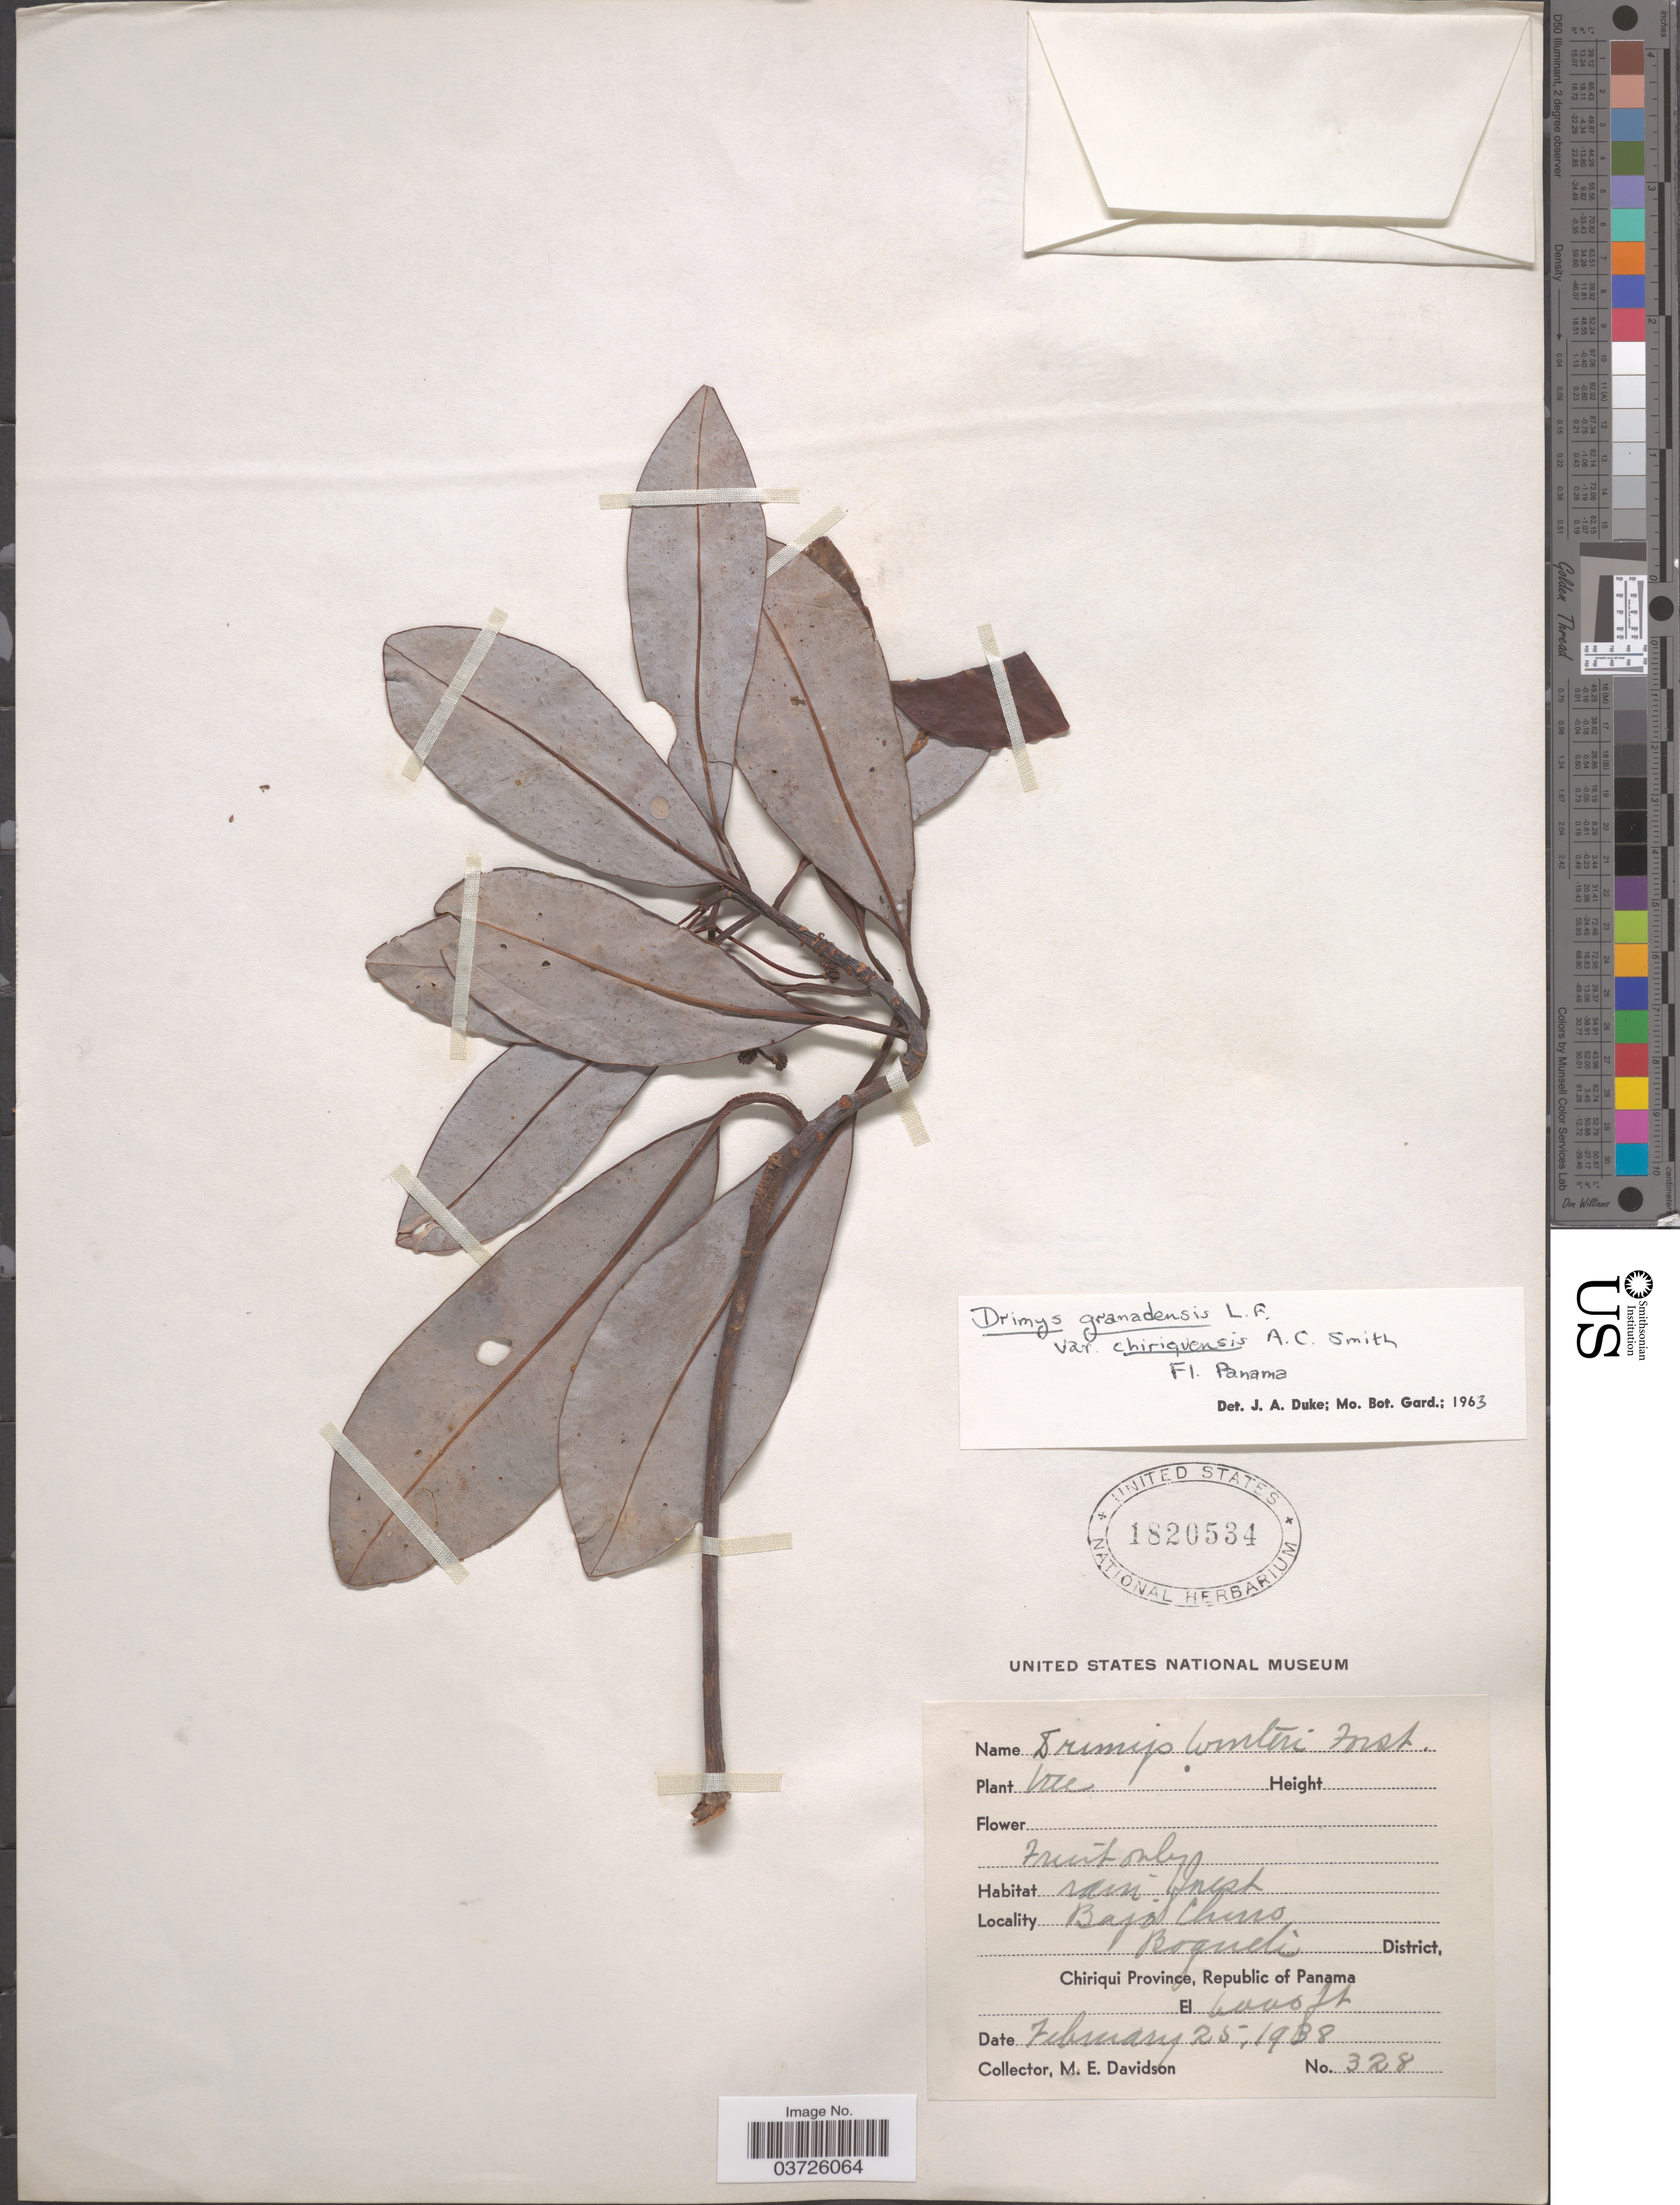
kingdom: Plantae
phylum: Tracheophyta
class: Magnoliopsida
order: Canellales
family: Winteraceae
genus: Drimys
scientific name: Drimys granadensis var. chiriquiensis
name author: A.C. Sm.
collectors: M. E. Davidson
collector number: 328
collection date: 1938-02-25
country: Panama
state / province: Chiriqui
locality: Bajo Chorro. Boquete District, Republic of Panama.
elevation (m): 1829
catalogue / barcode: US 1820534